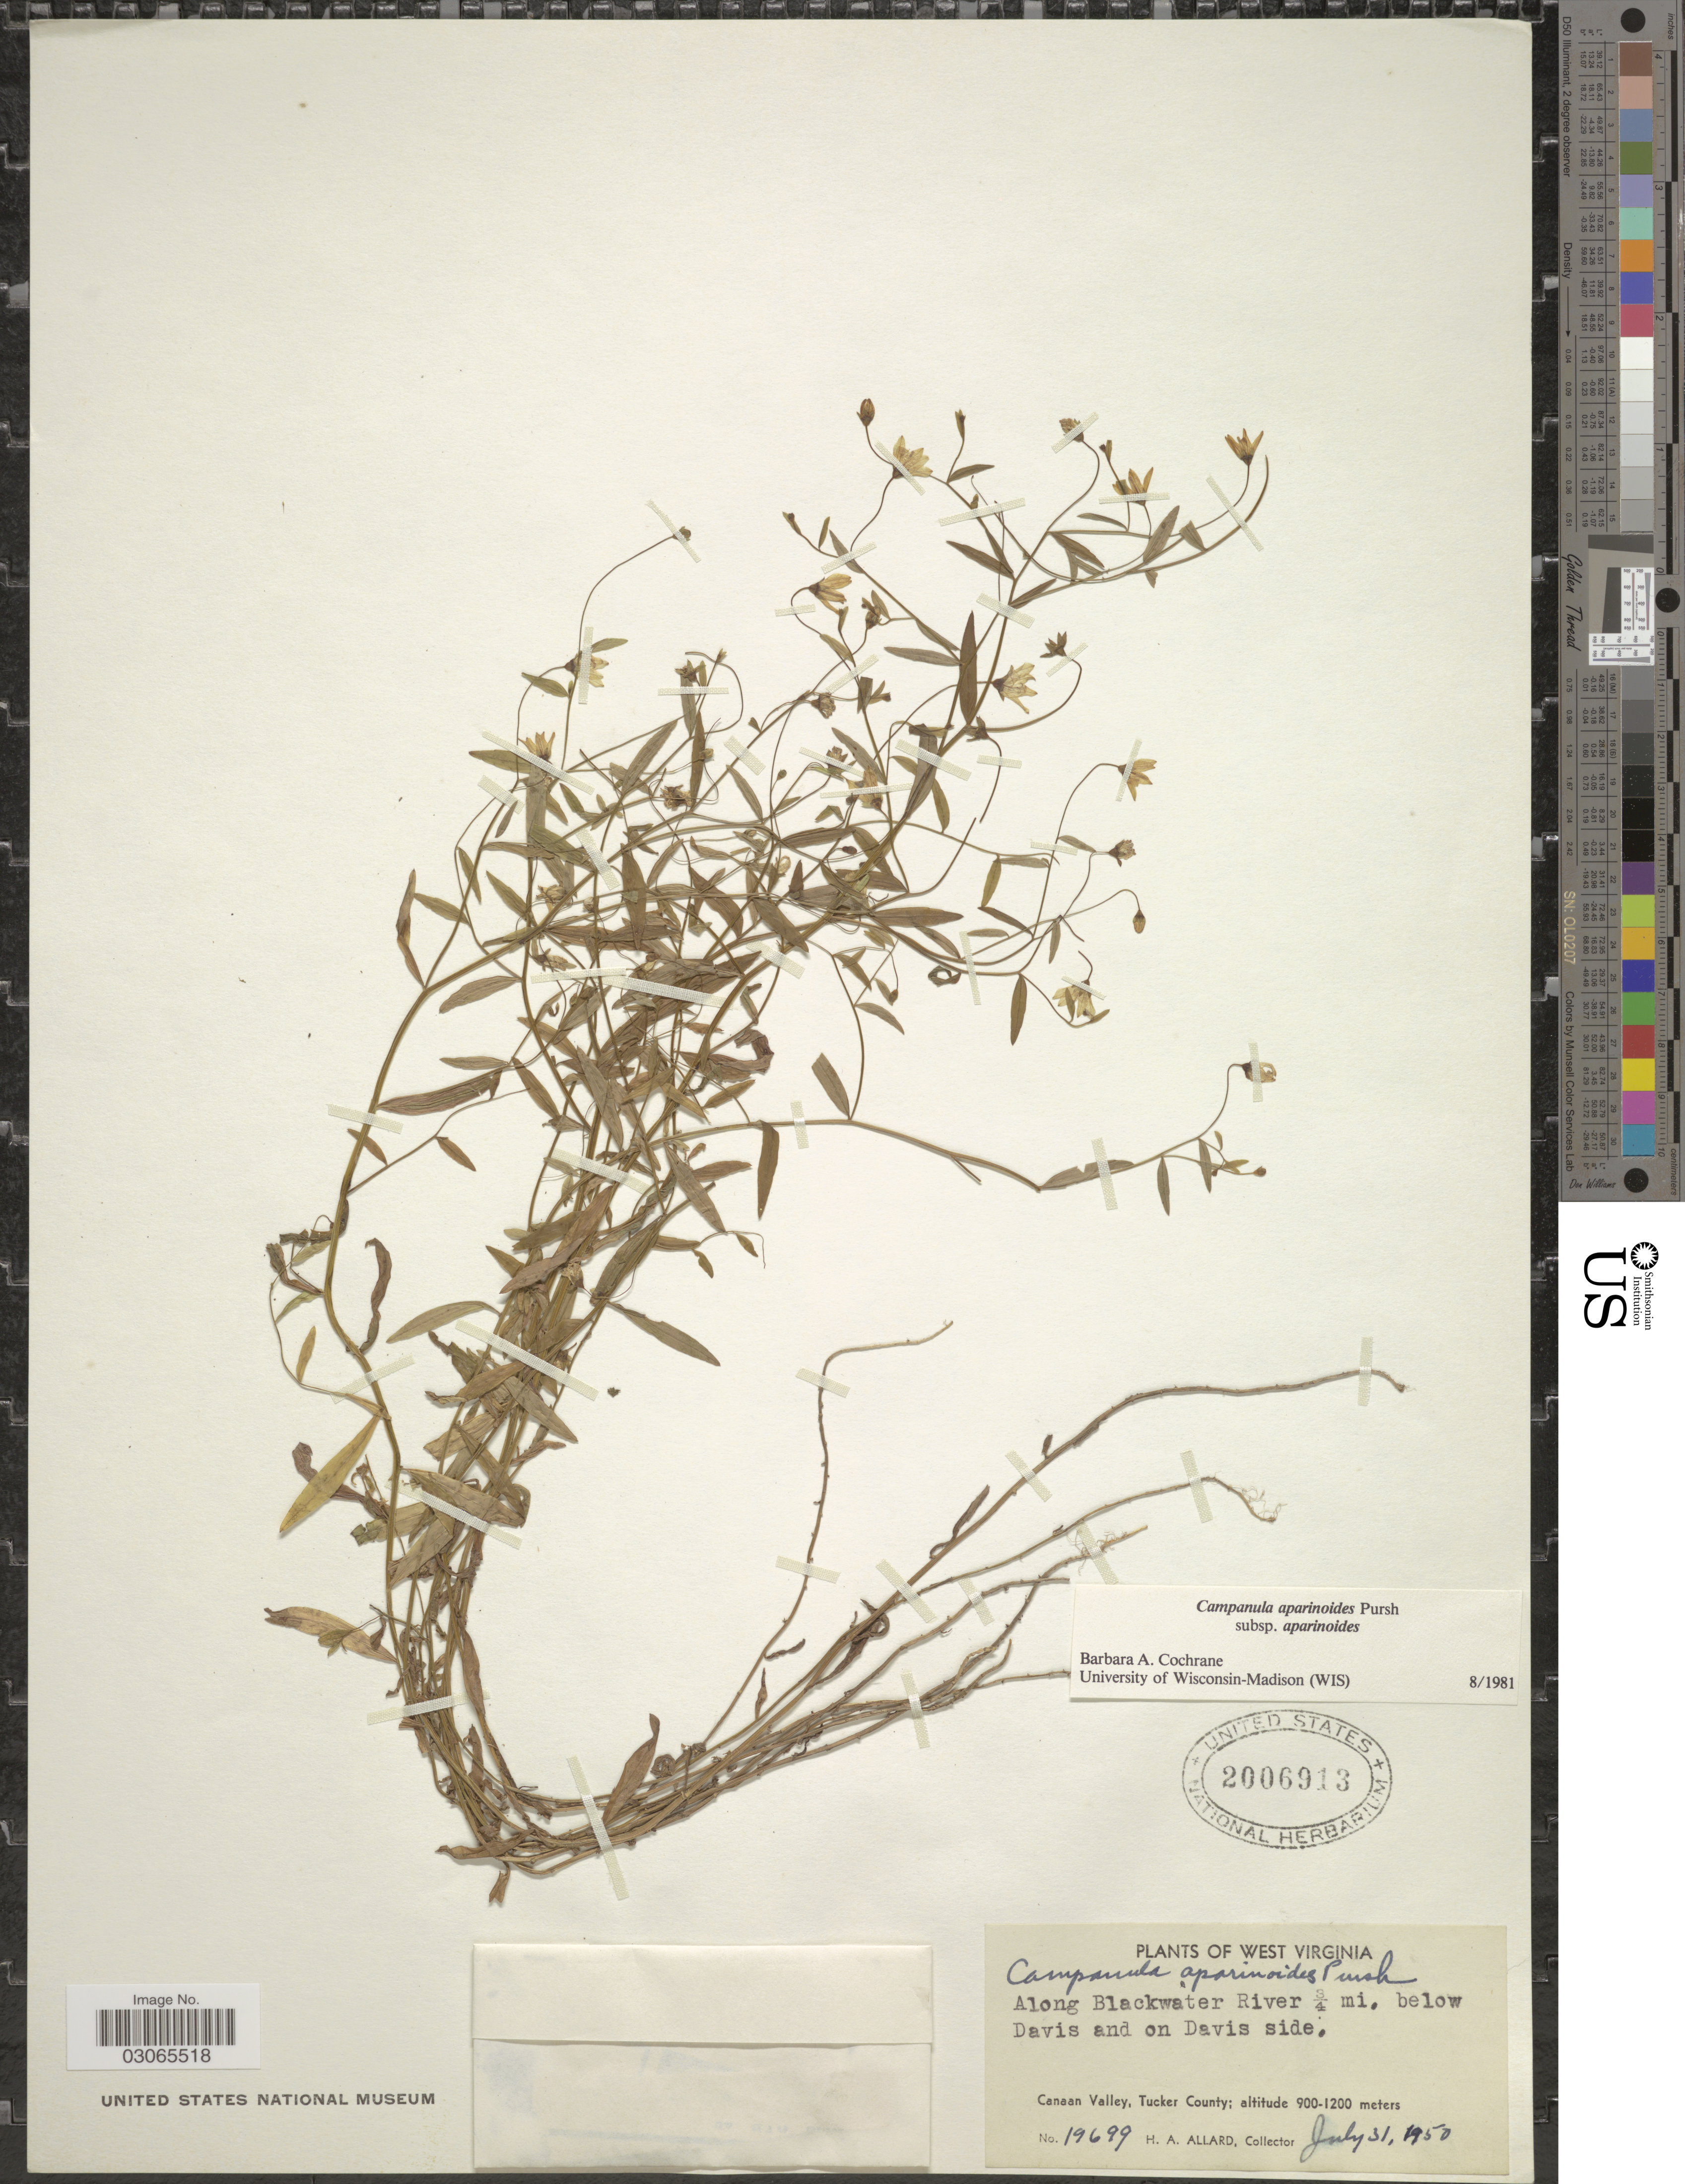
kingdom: Plantae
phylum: Tracheophyta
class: Magnoliopsida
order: Asterales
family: Campanulaceae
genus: Campanula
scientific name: Campanula aparinoides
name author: Pursh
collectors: H. A. Allard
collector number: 19699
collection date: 1950-07-31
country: United States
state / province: West Virginia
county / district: Tucker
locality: Along Blackwater River ¾ mi. below Davis and on Davis side. Canaan Valley, Tucker County.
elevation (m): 900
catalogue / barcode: US 2006913